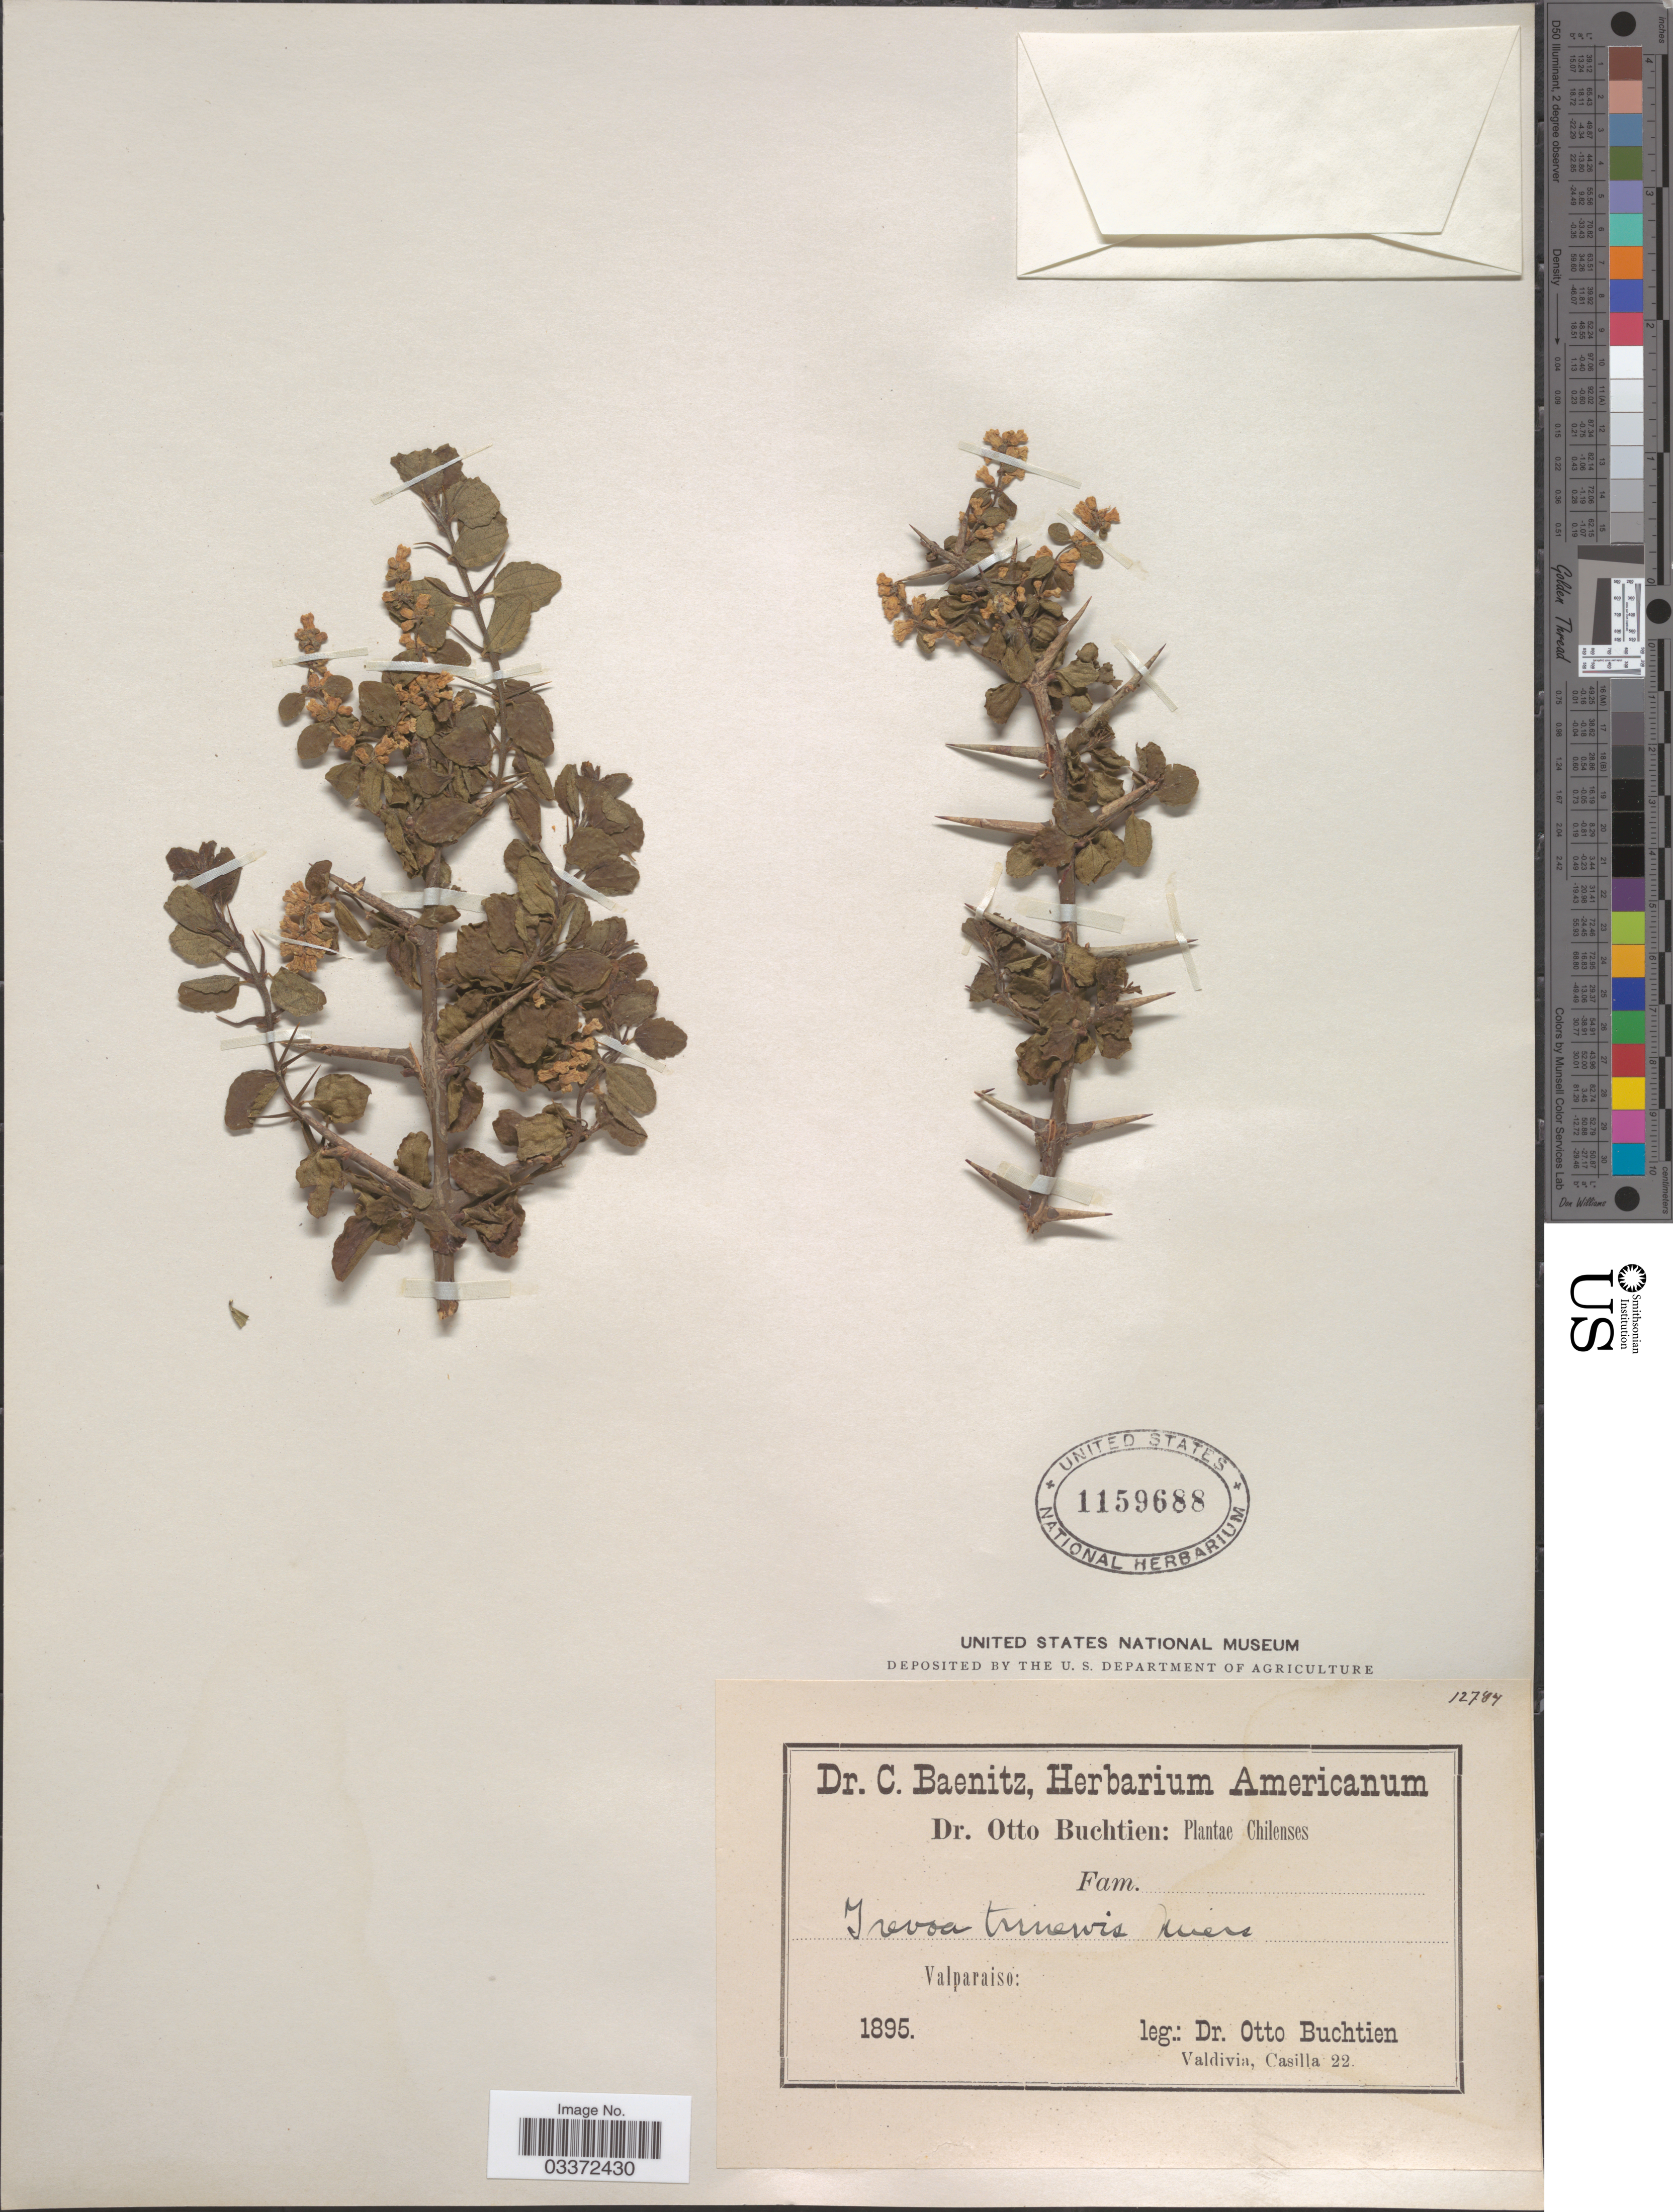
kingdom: Plantae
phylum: Tracheophyta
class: Magnoliopsida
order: Rosales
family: Rhamnaceae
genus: Trevoa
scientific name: Trevoa trinervia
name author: Gillies & Hook.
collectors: O. Buchtien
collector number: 12784*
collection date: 1895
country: Chile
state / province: Valparaíso (V)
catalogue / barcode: US 1159688